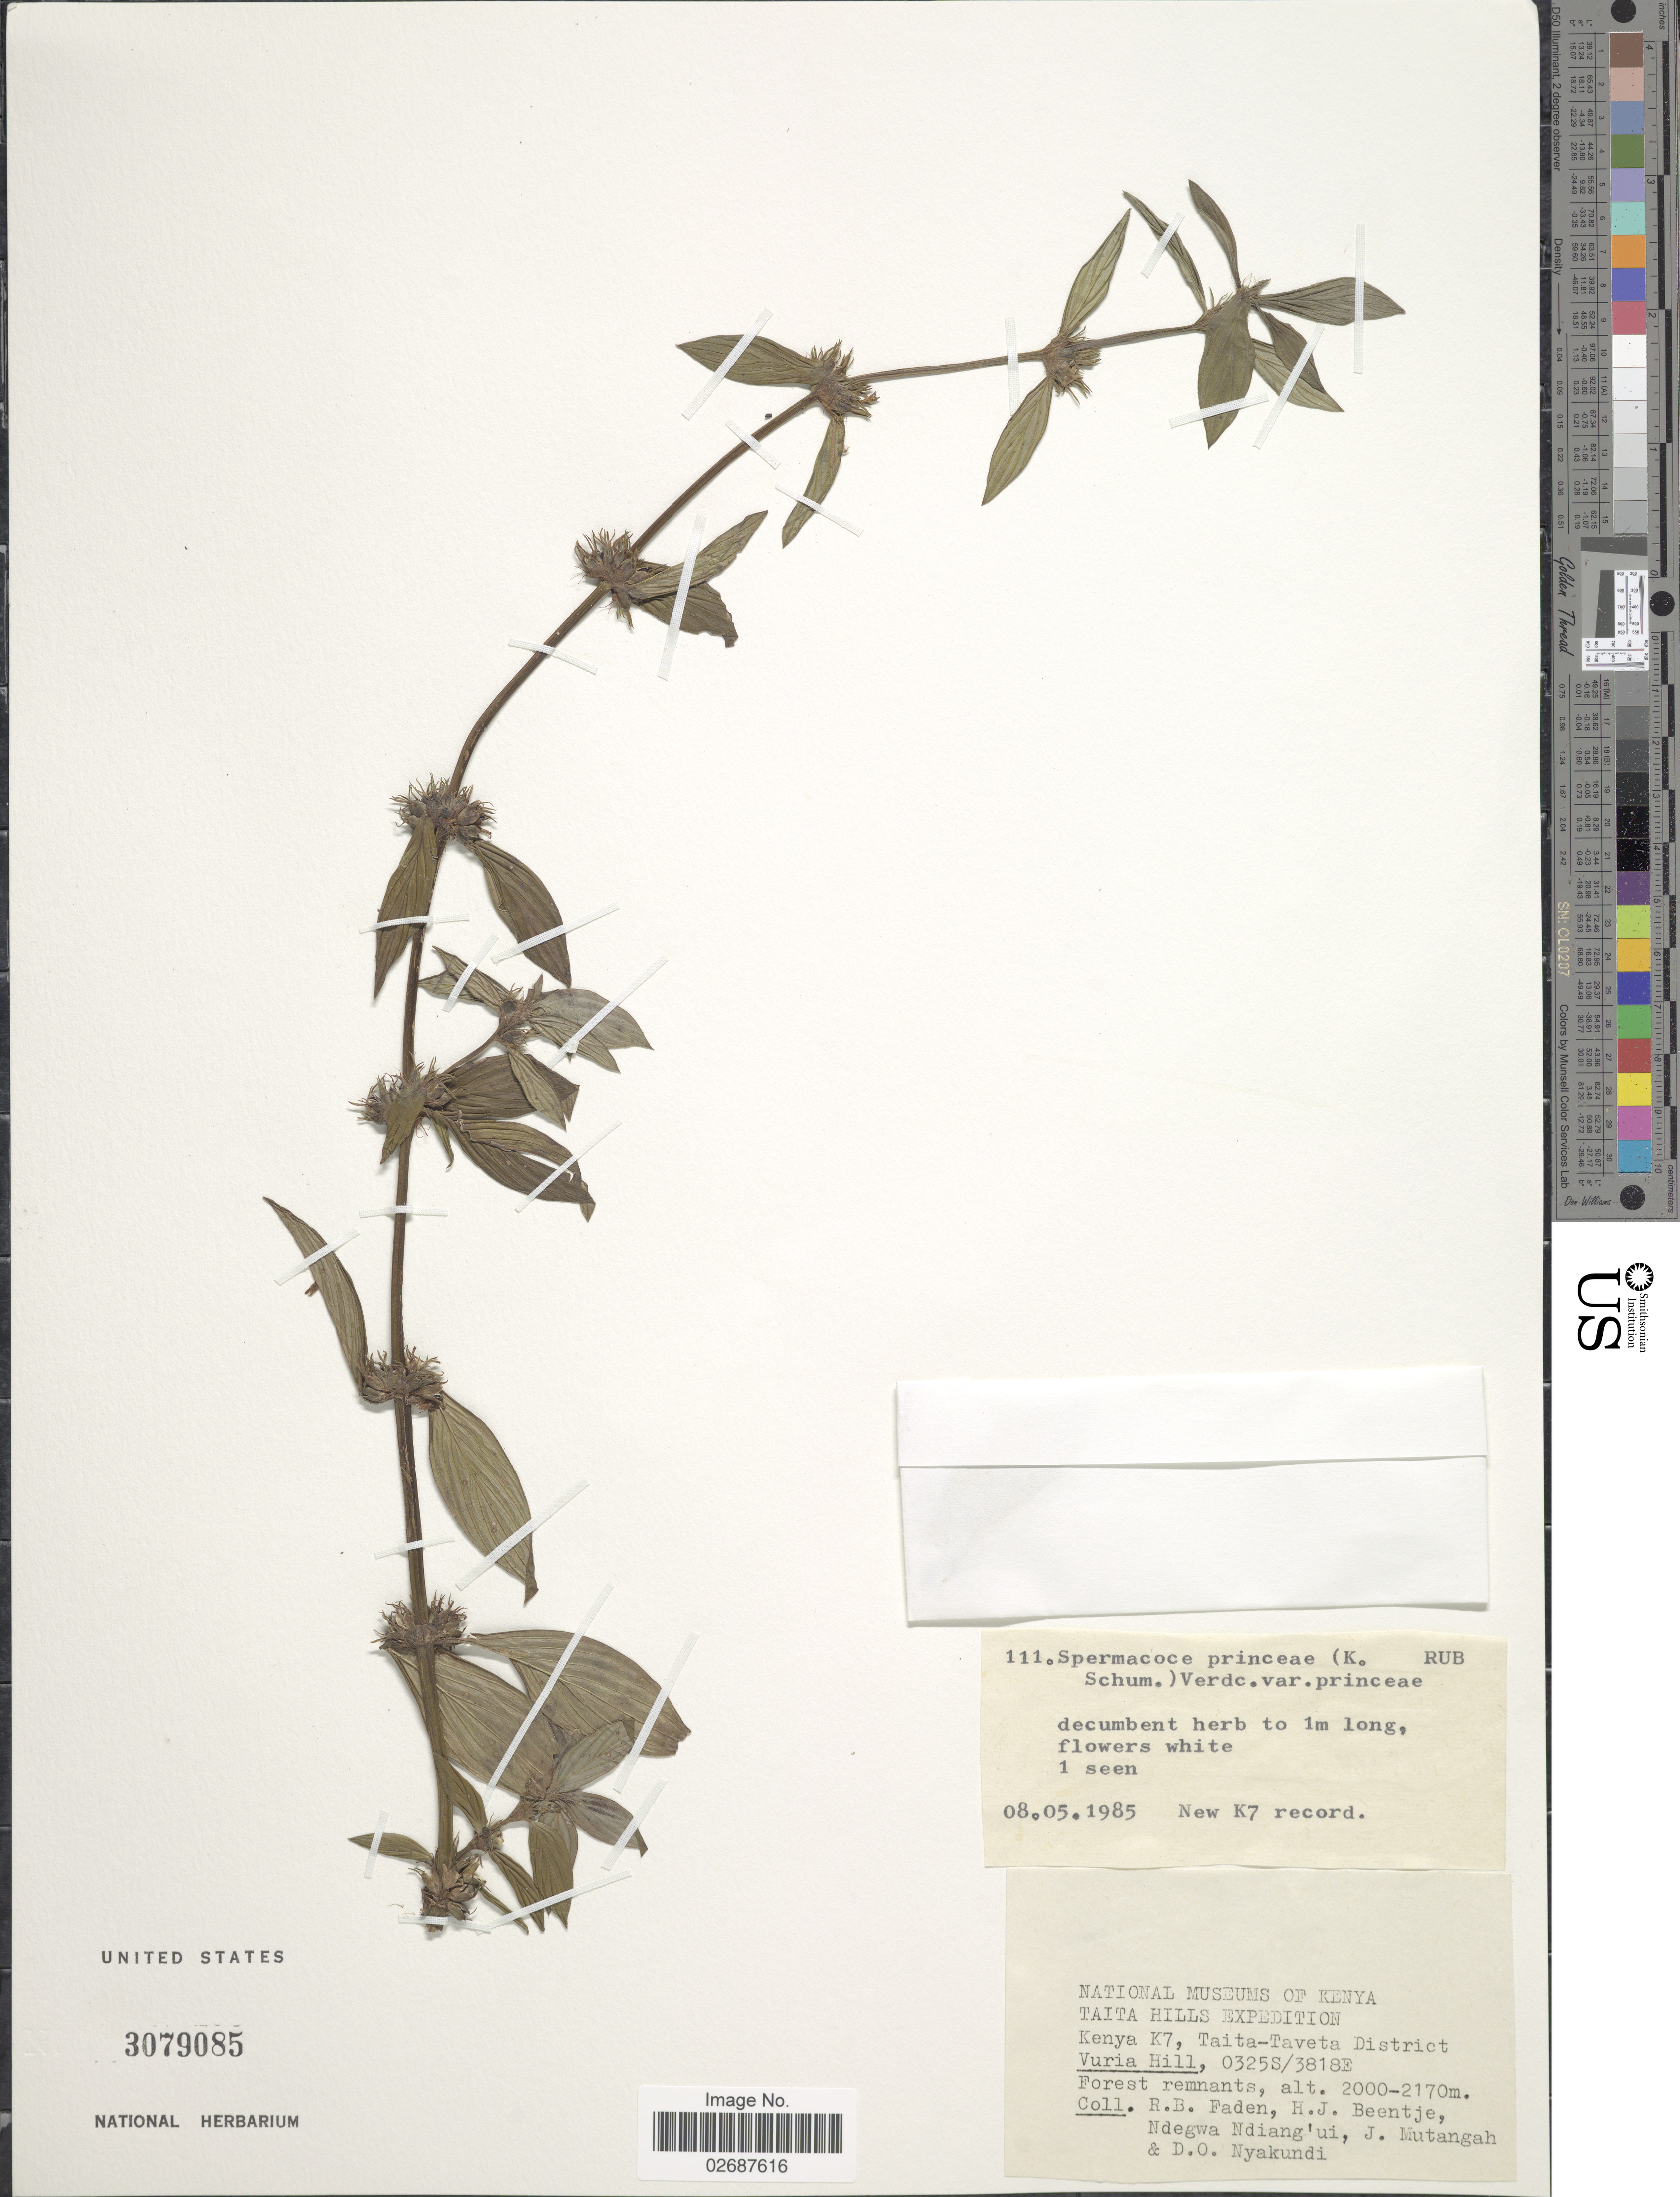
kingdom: Plantae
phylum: Tracheophyta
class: Magnoliopsida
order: Gentianales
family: Rubiaceae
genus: Borreria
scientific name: Borreria princeae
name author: K. Schum.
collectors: R. B. Faden, H. J. Beentje, Ndegwa Ndiang'ui, J. Mutangah & D. Nyakundi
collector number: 111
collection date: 1985-05-08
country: Kenya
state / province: Taita Taveta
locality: Taita Hills, K7, Vuria Hill, on steep slopes.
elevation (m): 2000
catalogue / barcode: US 3079085